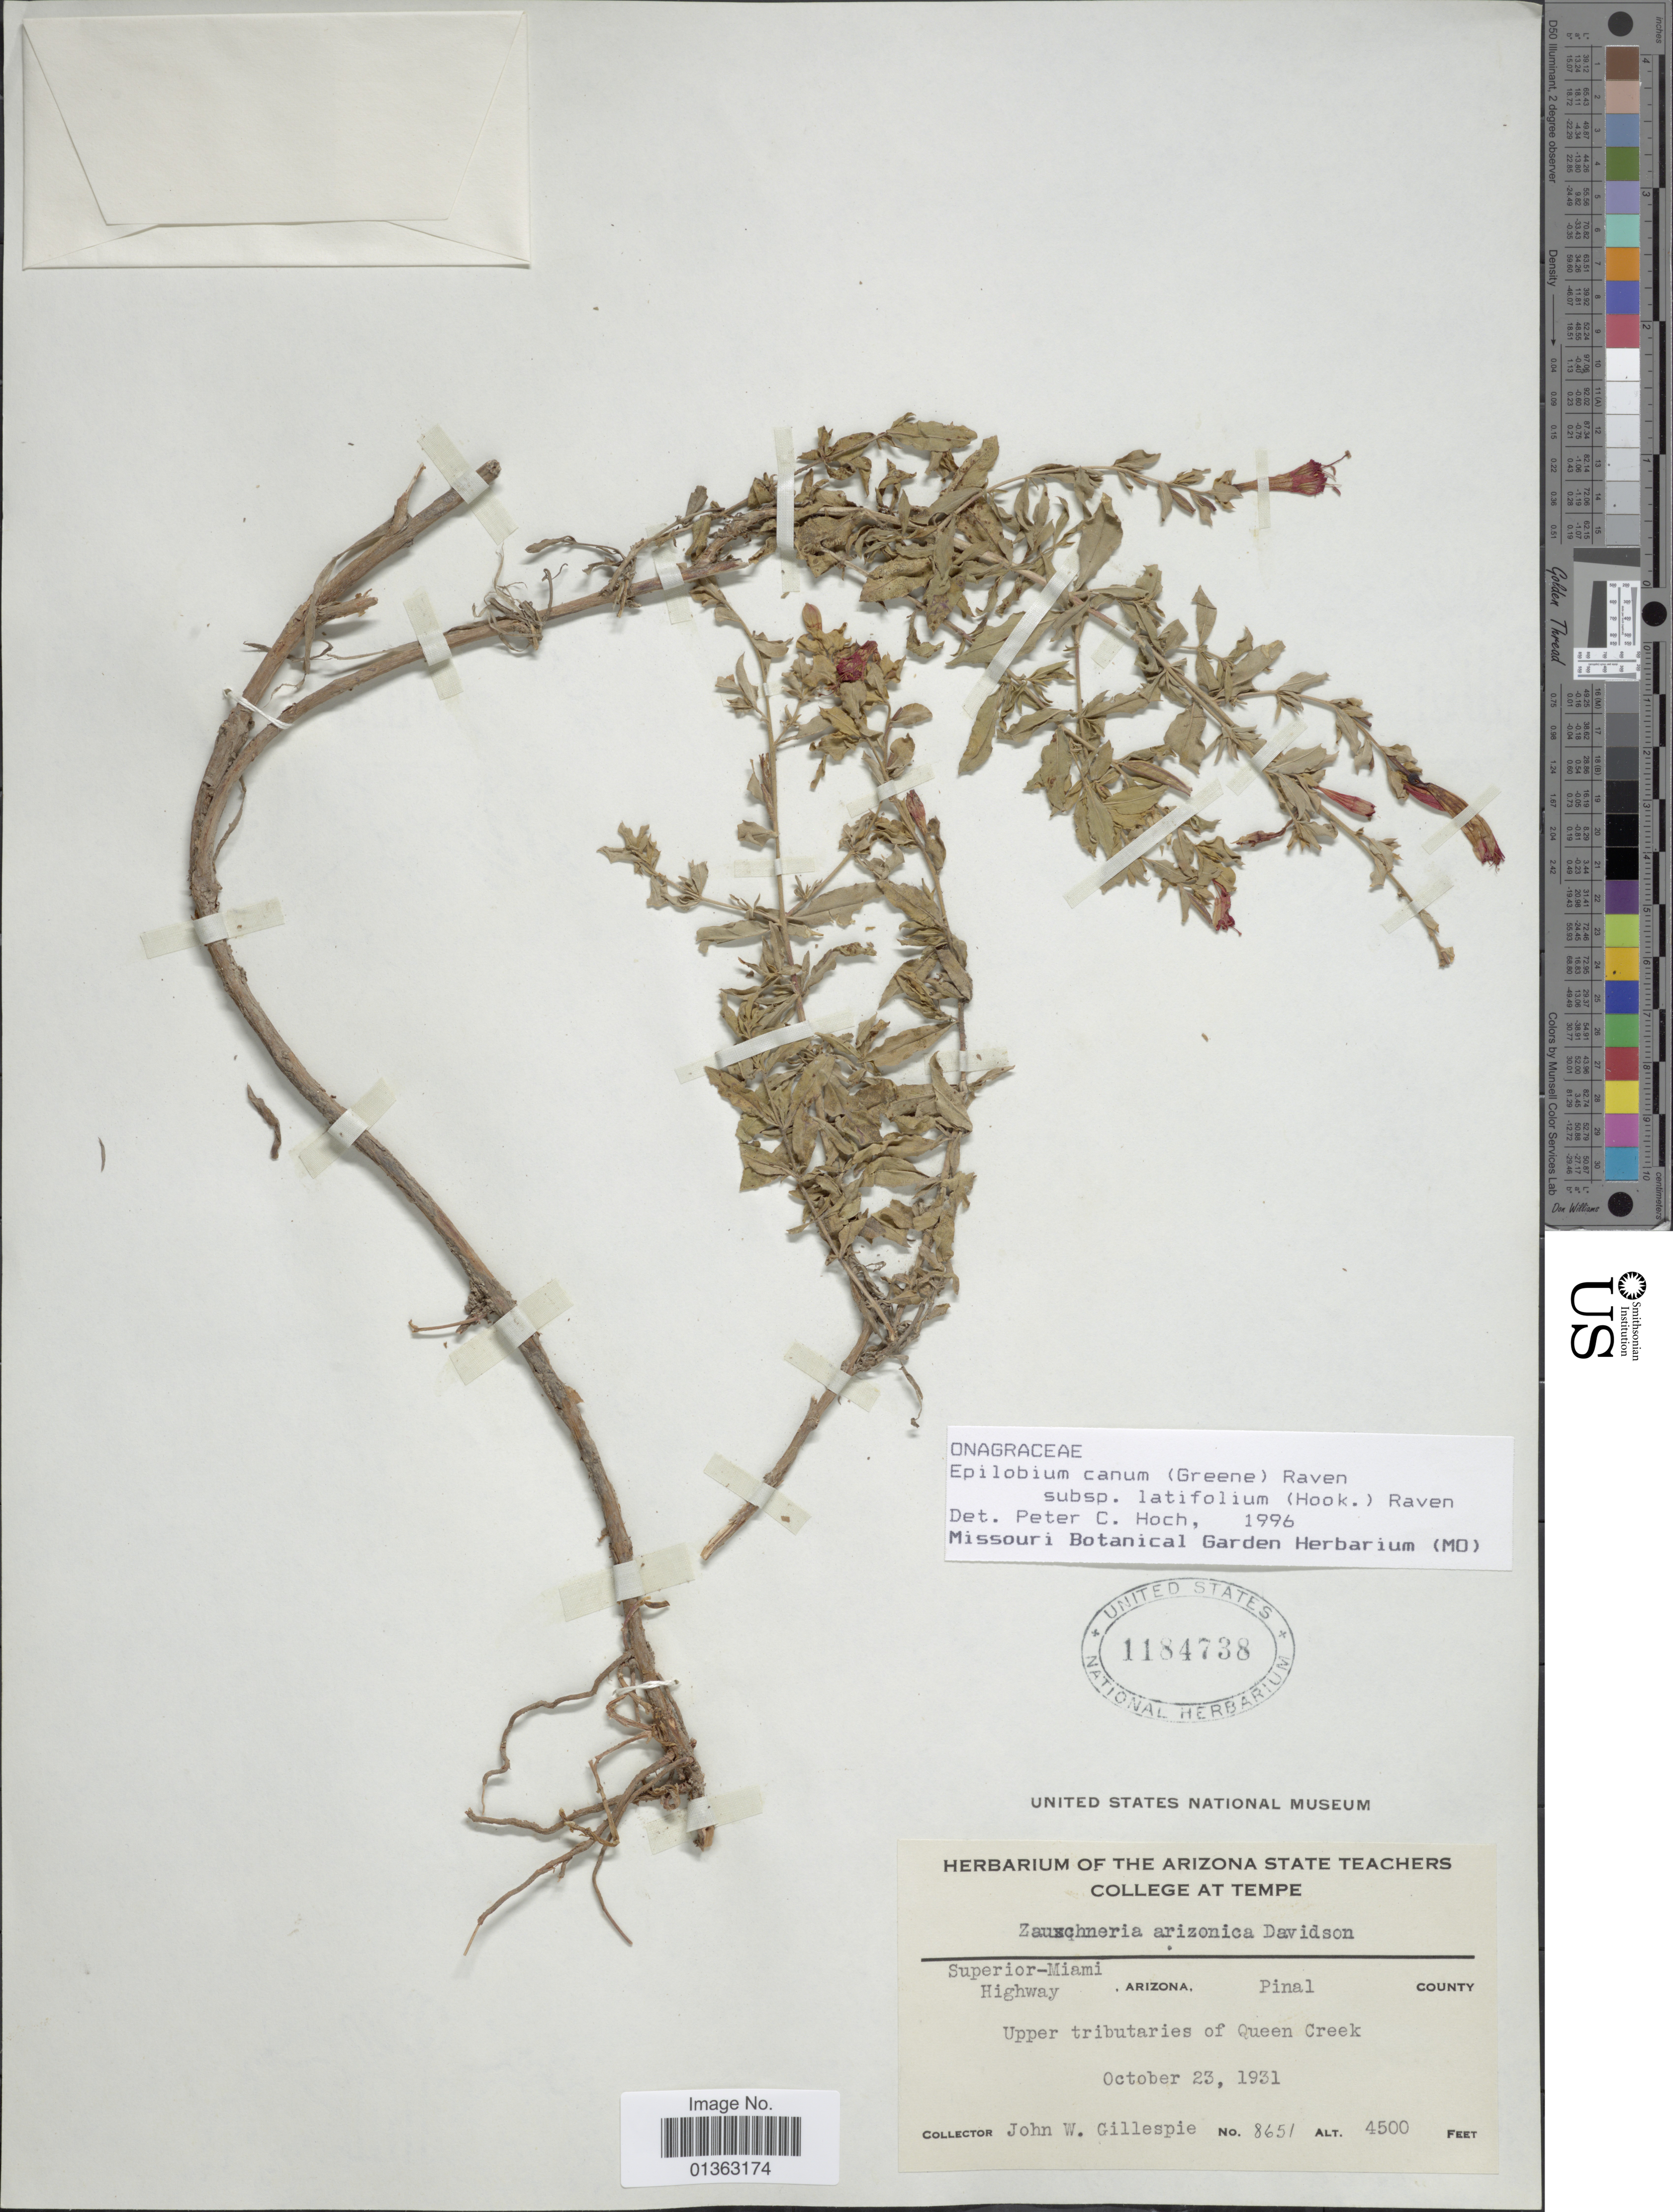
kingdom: Plantae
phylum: Tracheophyta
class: Magnoliopsida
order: Myrtales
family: Onagraceae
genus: Epilobium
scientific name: Epilobium canum subsp. latifolium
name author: (Hook.) P.H. Raven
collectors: J. W. Gillespie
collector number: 8651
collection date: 1931-10-23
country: United States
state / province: Arizona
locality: Superior-Miami Highway. Pinal County.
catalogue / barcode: US 1184738